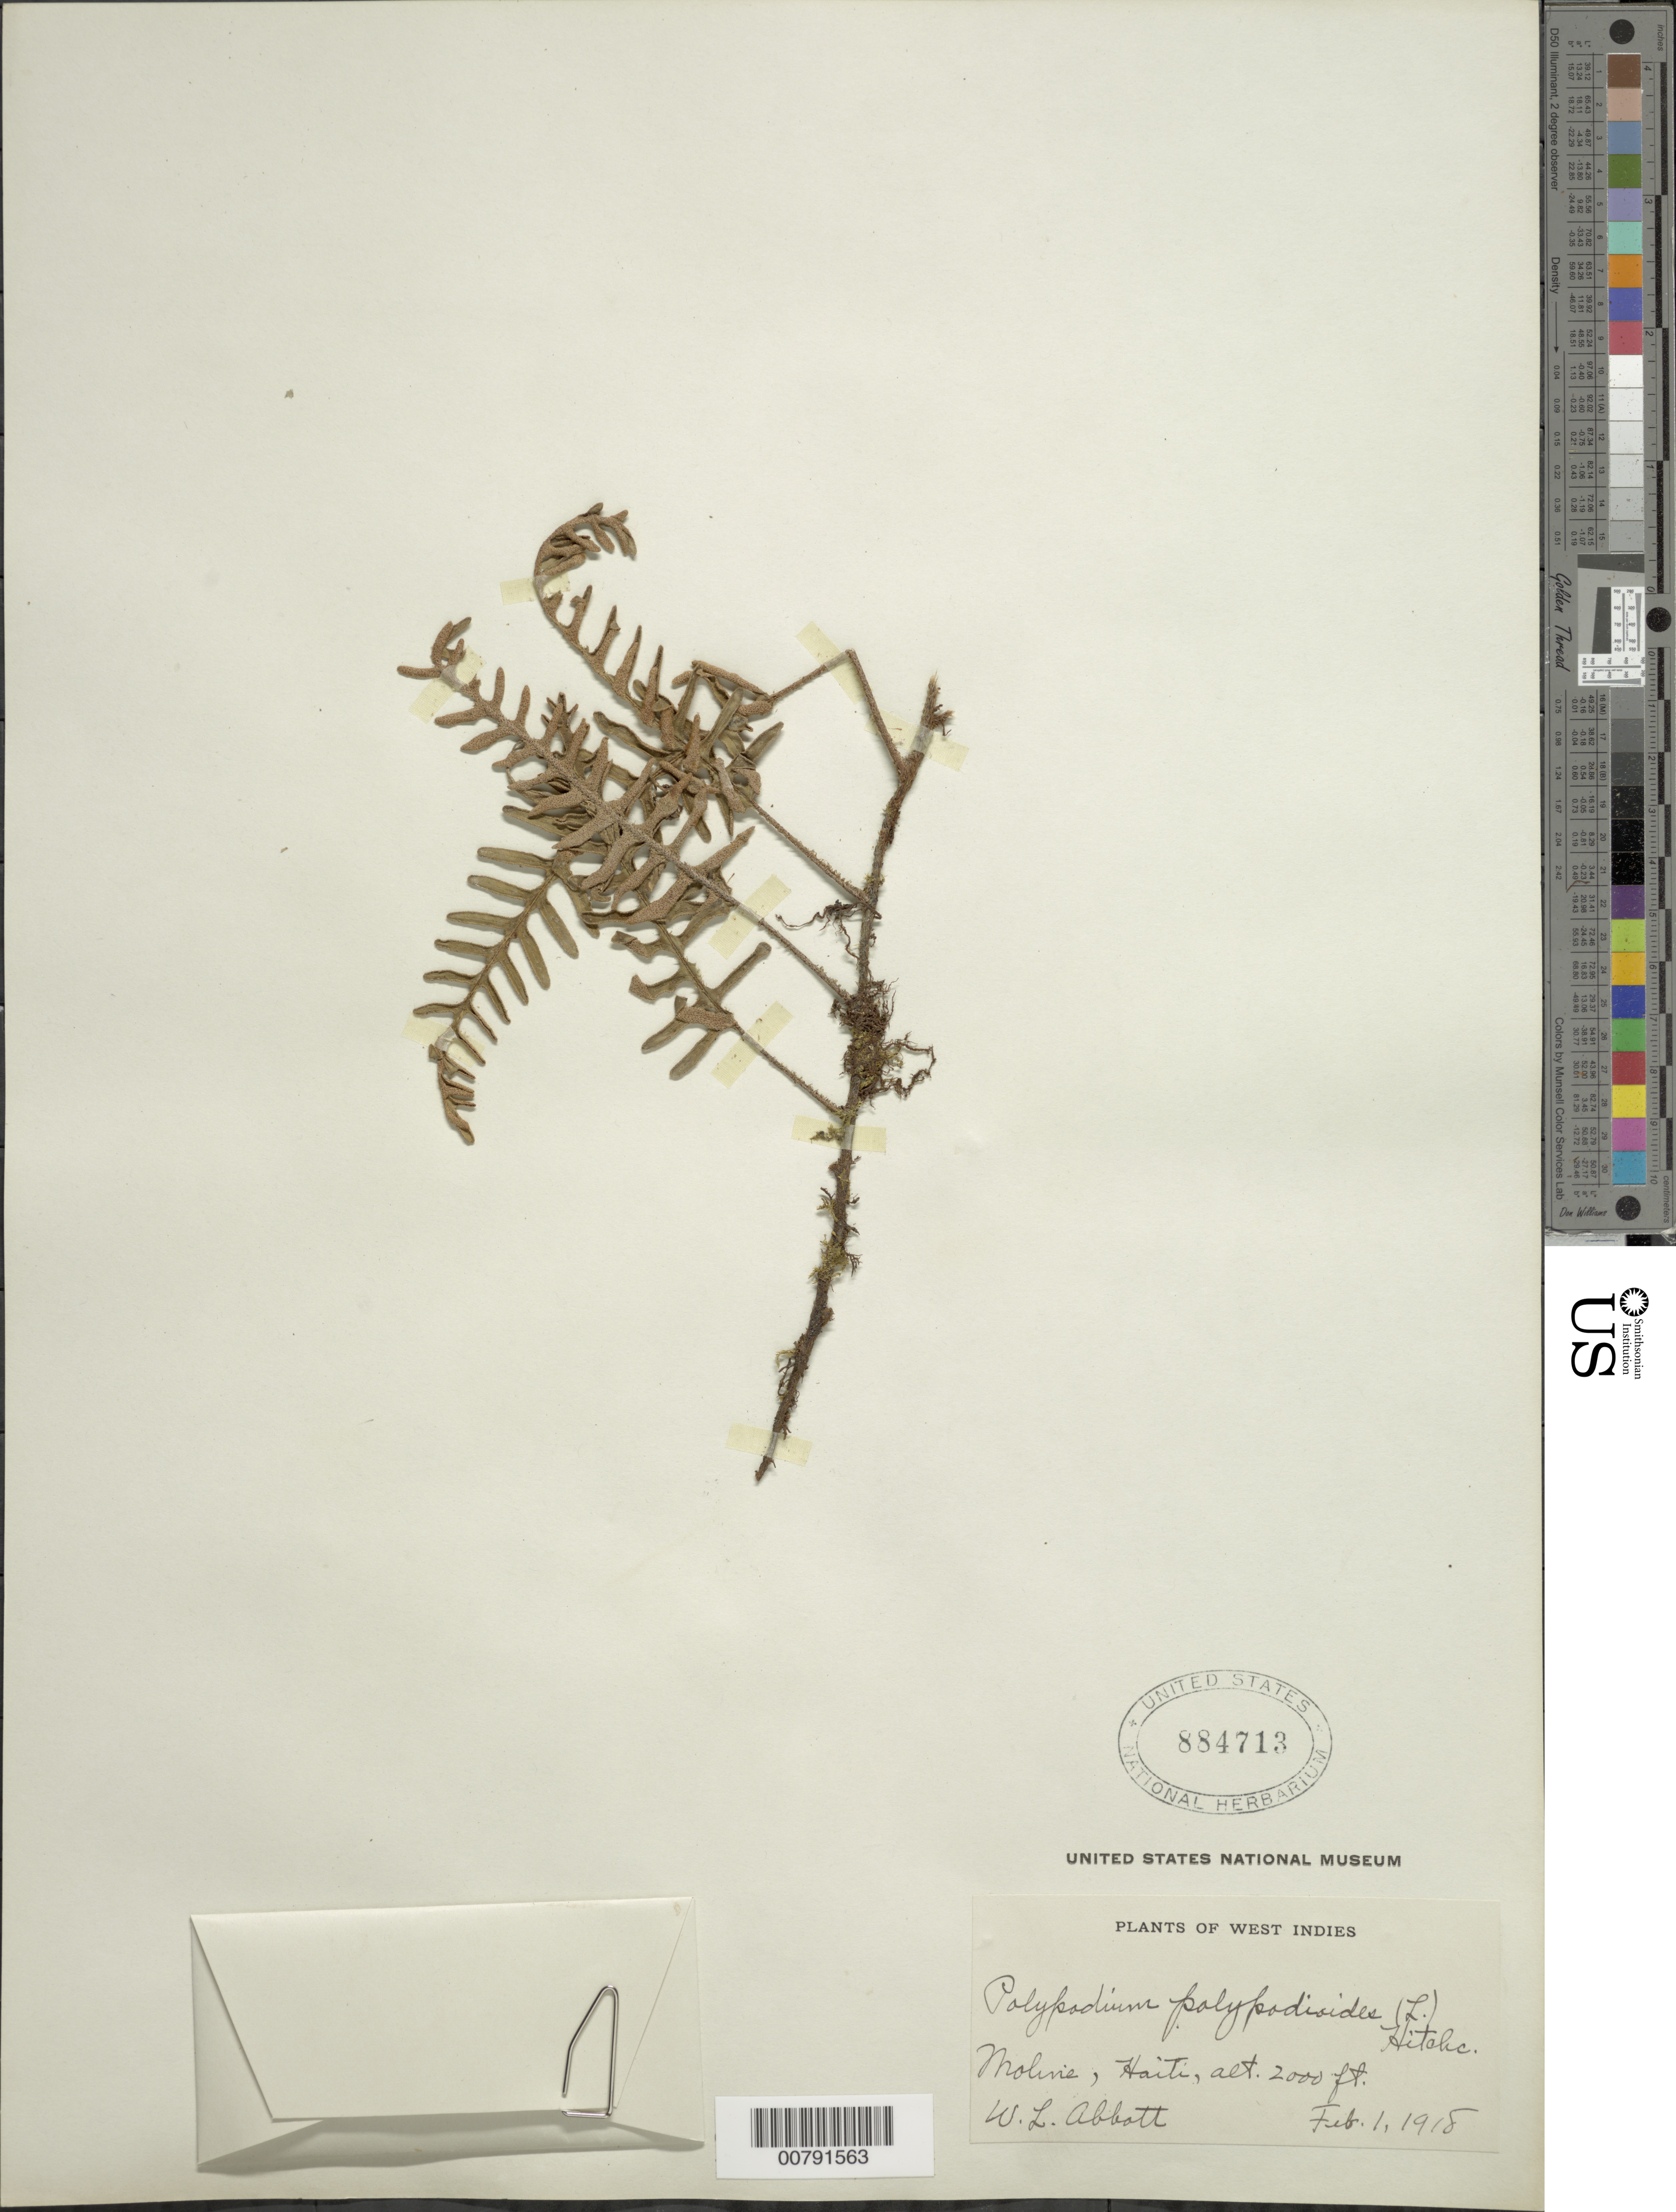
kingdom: Plantae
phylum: Tracheophyta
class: Polypodiopsida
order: Polypodiales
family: Polypodiaceae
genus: Pleopeltis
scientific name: Pleopeltis polypodioides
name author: (L.) E.G. Andrews & Windham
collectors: W. L. Abbott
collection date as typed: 01 Feb 1918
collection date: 1918-02-01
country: Haiti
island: Hispaniola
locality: Moline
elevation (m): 610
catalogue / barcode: US 884713